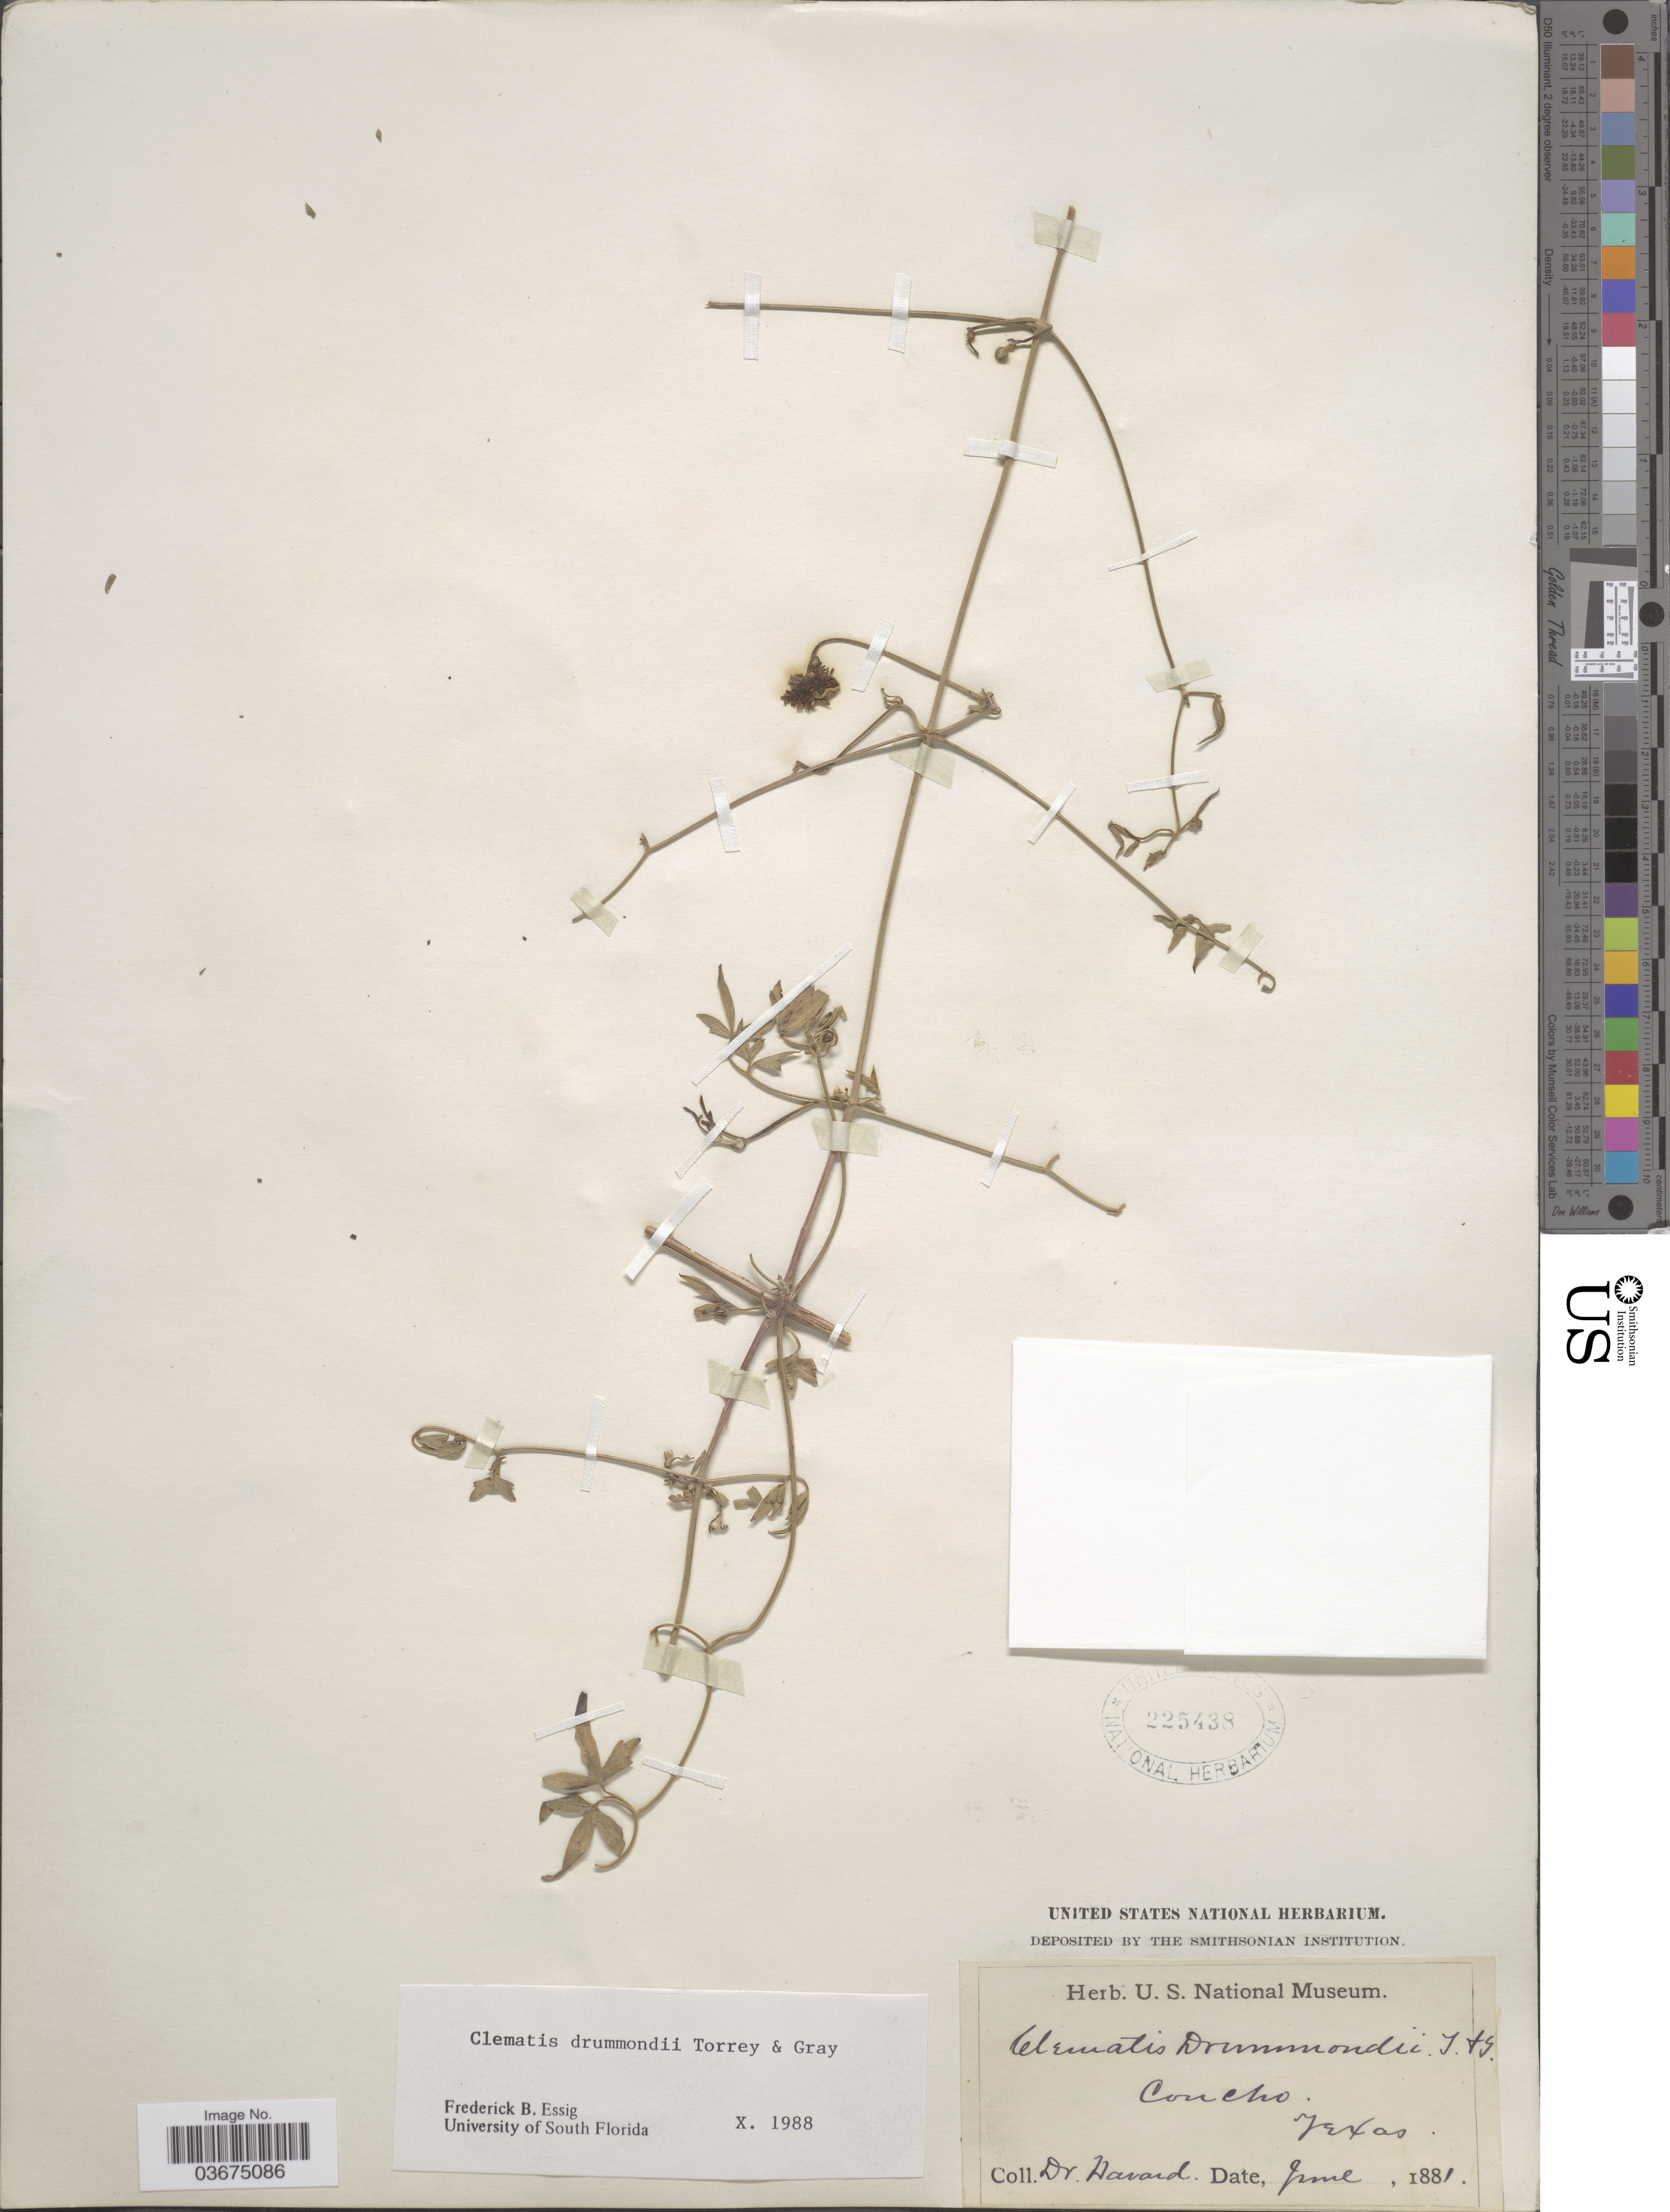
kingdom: Plantae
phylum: Tracheophyta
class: Magnoliopsida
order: Ranunculales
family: Ranunculaceae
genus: Clematis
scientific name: Clematis drummondii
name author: Torr. & A. Gray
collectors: Havard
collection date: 1881-06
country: United States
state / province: Texas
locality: Concho.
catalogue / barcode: US 225438